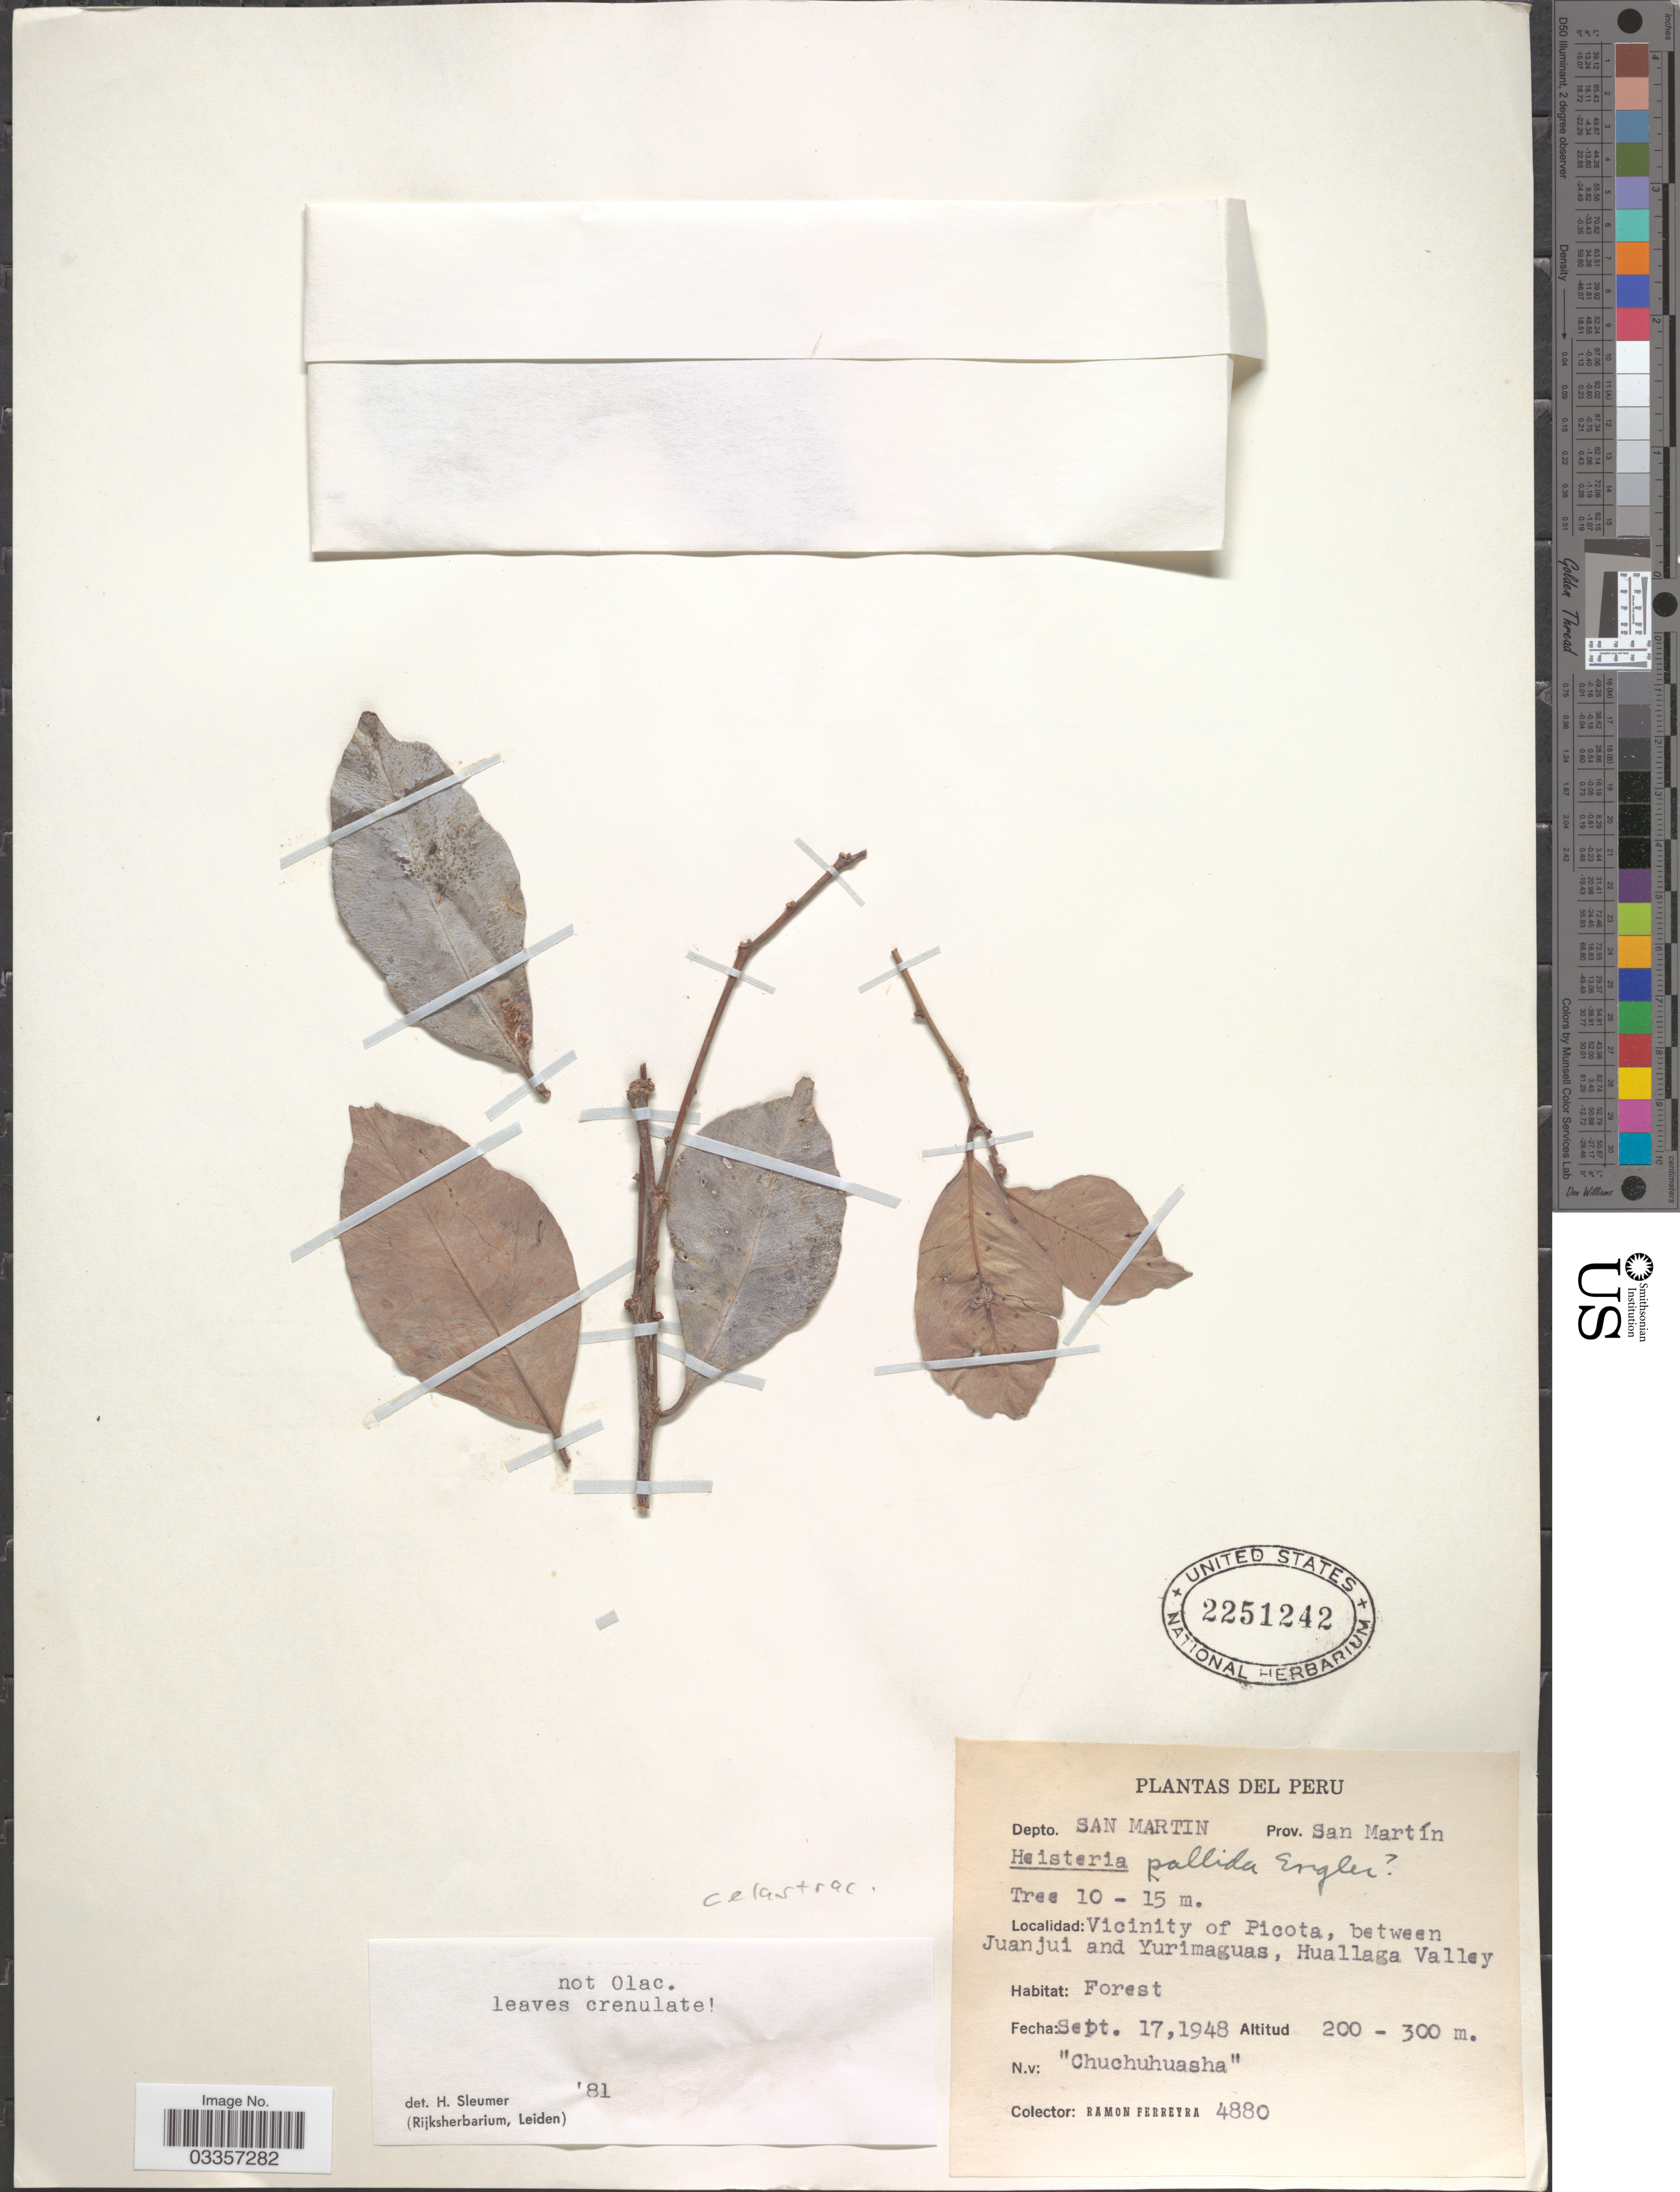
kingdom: Plantae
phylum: Tracheophyta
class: Magnoliopsida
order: Celastrales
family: Celastraceae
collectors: R. A. Ferreyra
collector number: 4880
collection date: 1948-09-17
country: Peru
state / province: San Martín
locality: Depto. San Martin. Vicinity of Picota, between Juanjui and Yurimaguas, Huallaga Valley.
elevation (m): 200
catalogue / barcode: US 2251242